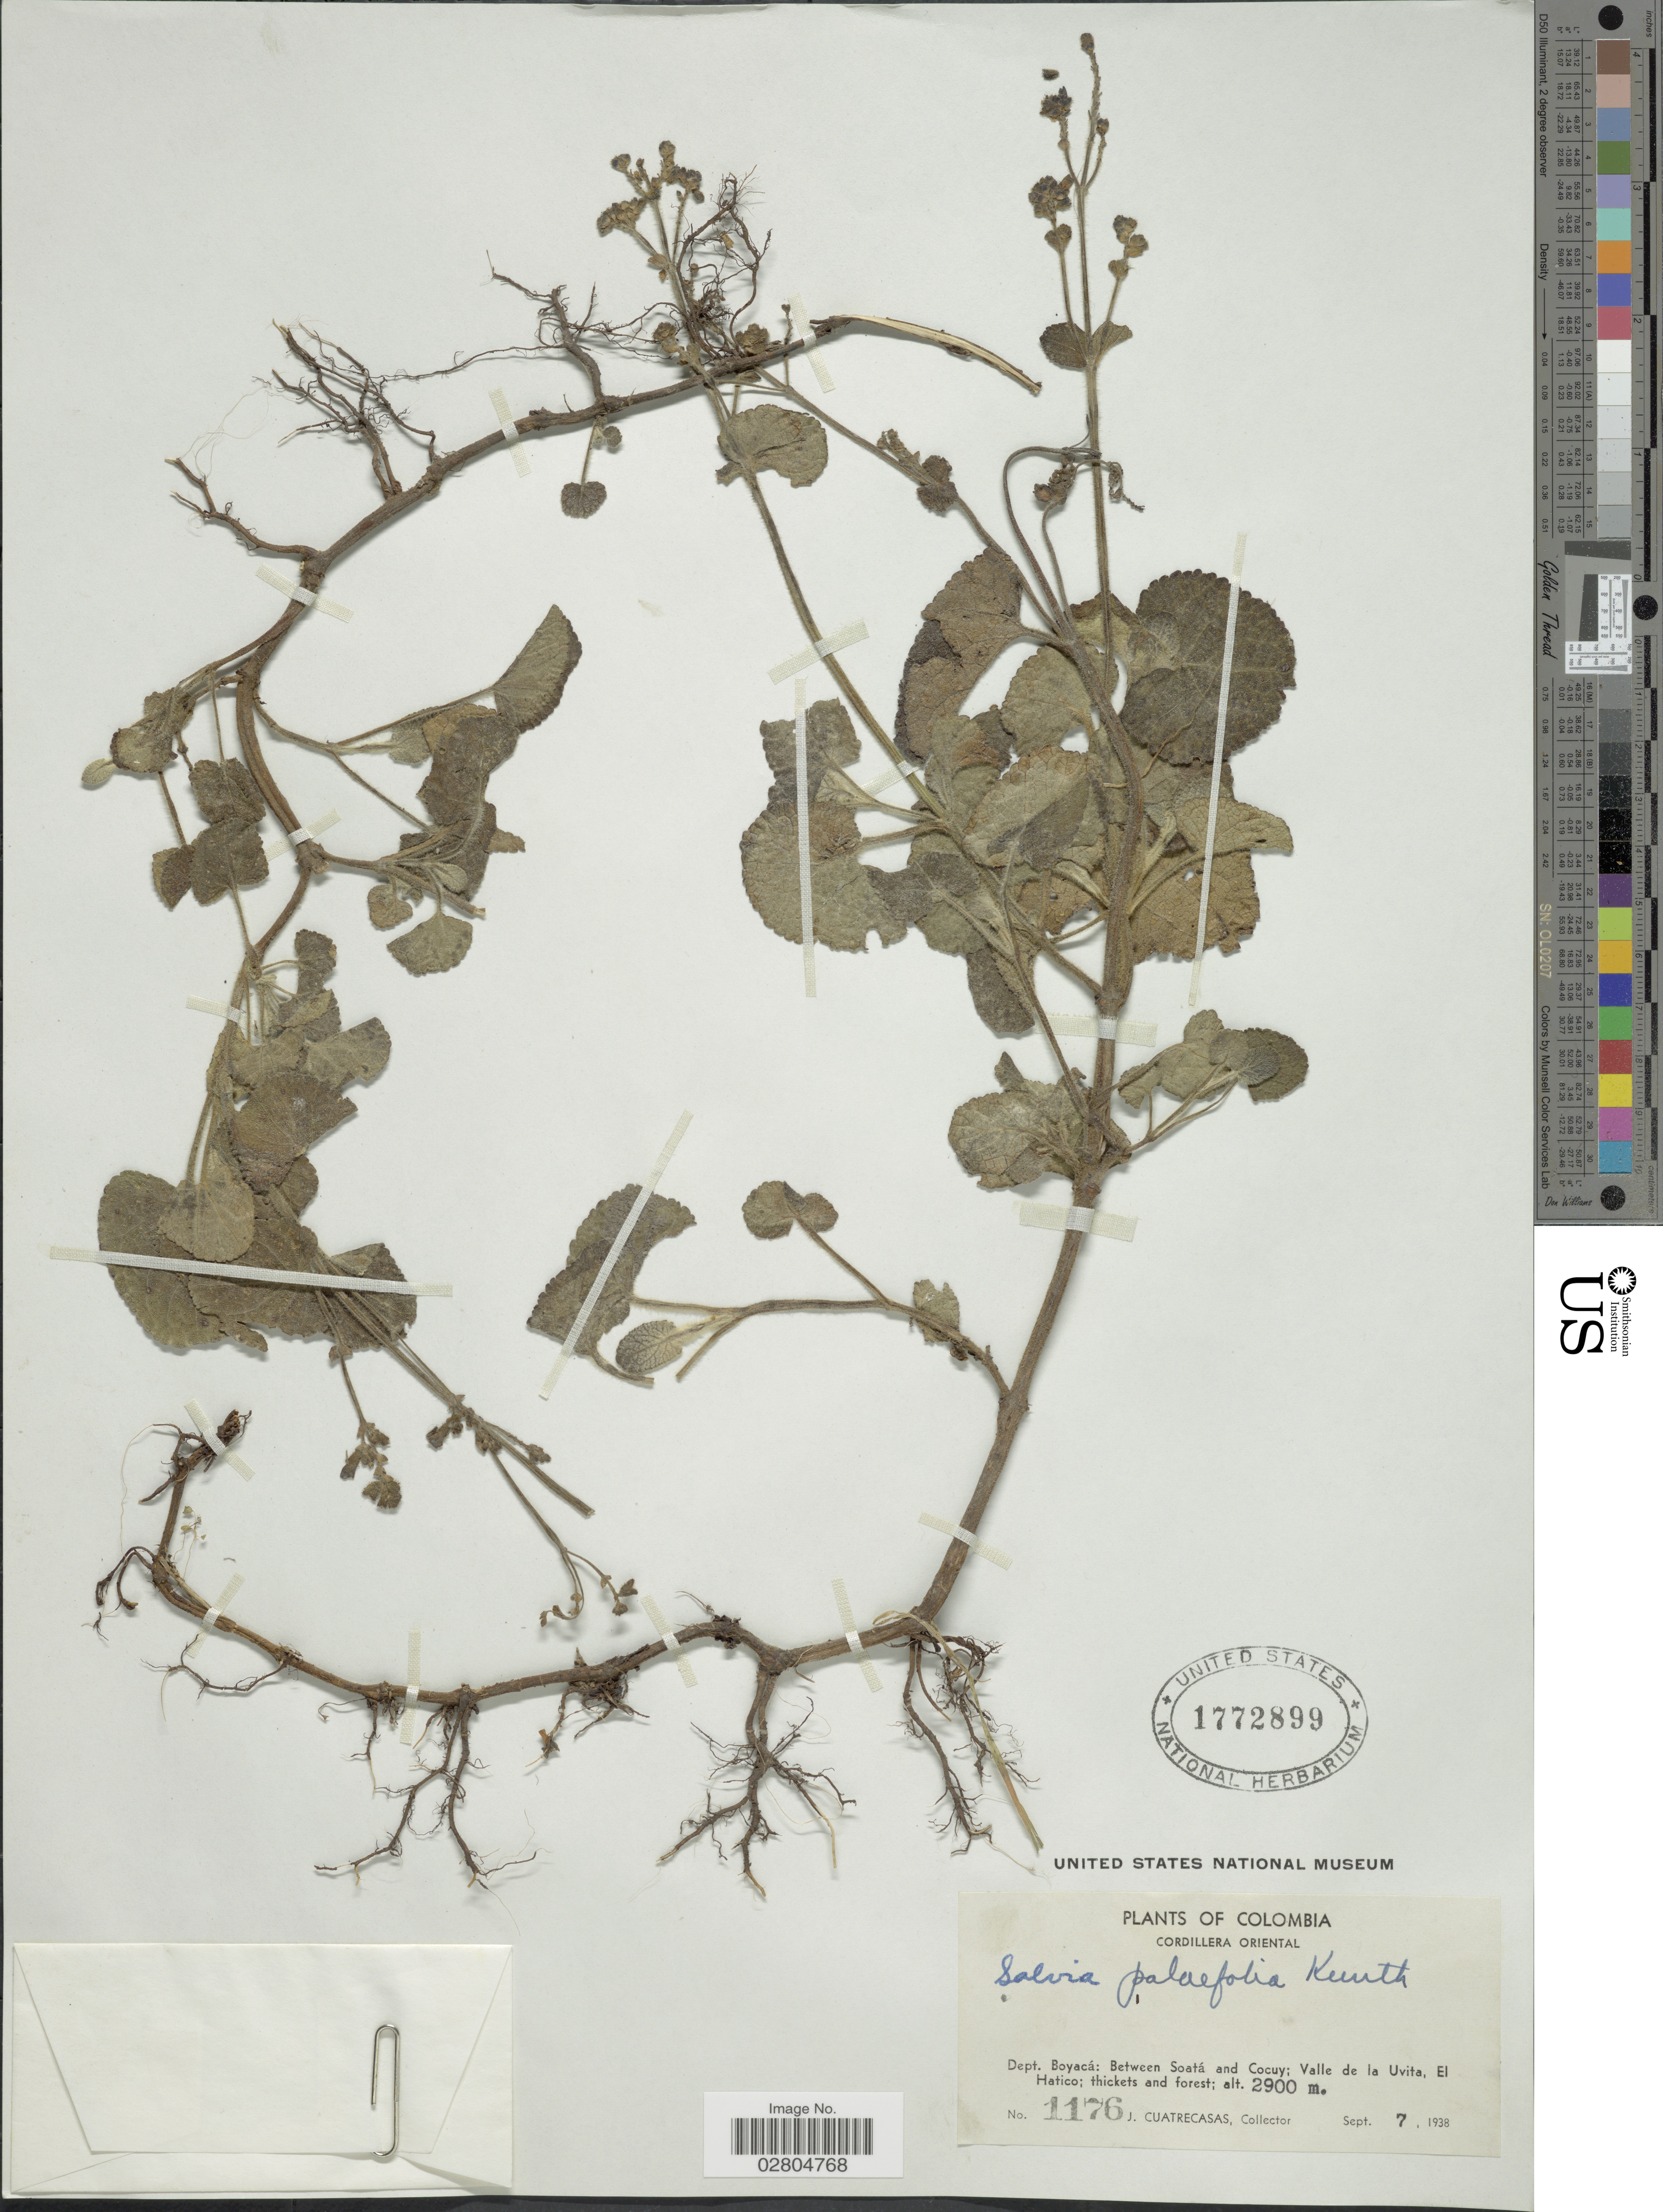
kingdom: Plantae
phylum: Tracheophyta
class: Magnoliopsida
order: Lamiales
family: Lamiaceae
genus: Salvia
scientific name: Salvia palifolia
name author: Kunth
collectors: J. Cuatrecasas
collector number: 1176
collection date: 1938-09-07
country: Colombia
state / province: Boyacá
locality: Cordillera Oriental. Dept. Boyacá: Between Soatá and Cocuy: Valle de la Uvita, el Hatico.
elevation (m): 2900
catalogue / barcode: US 1772899